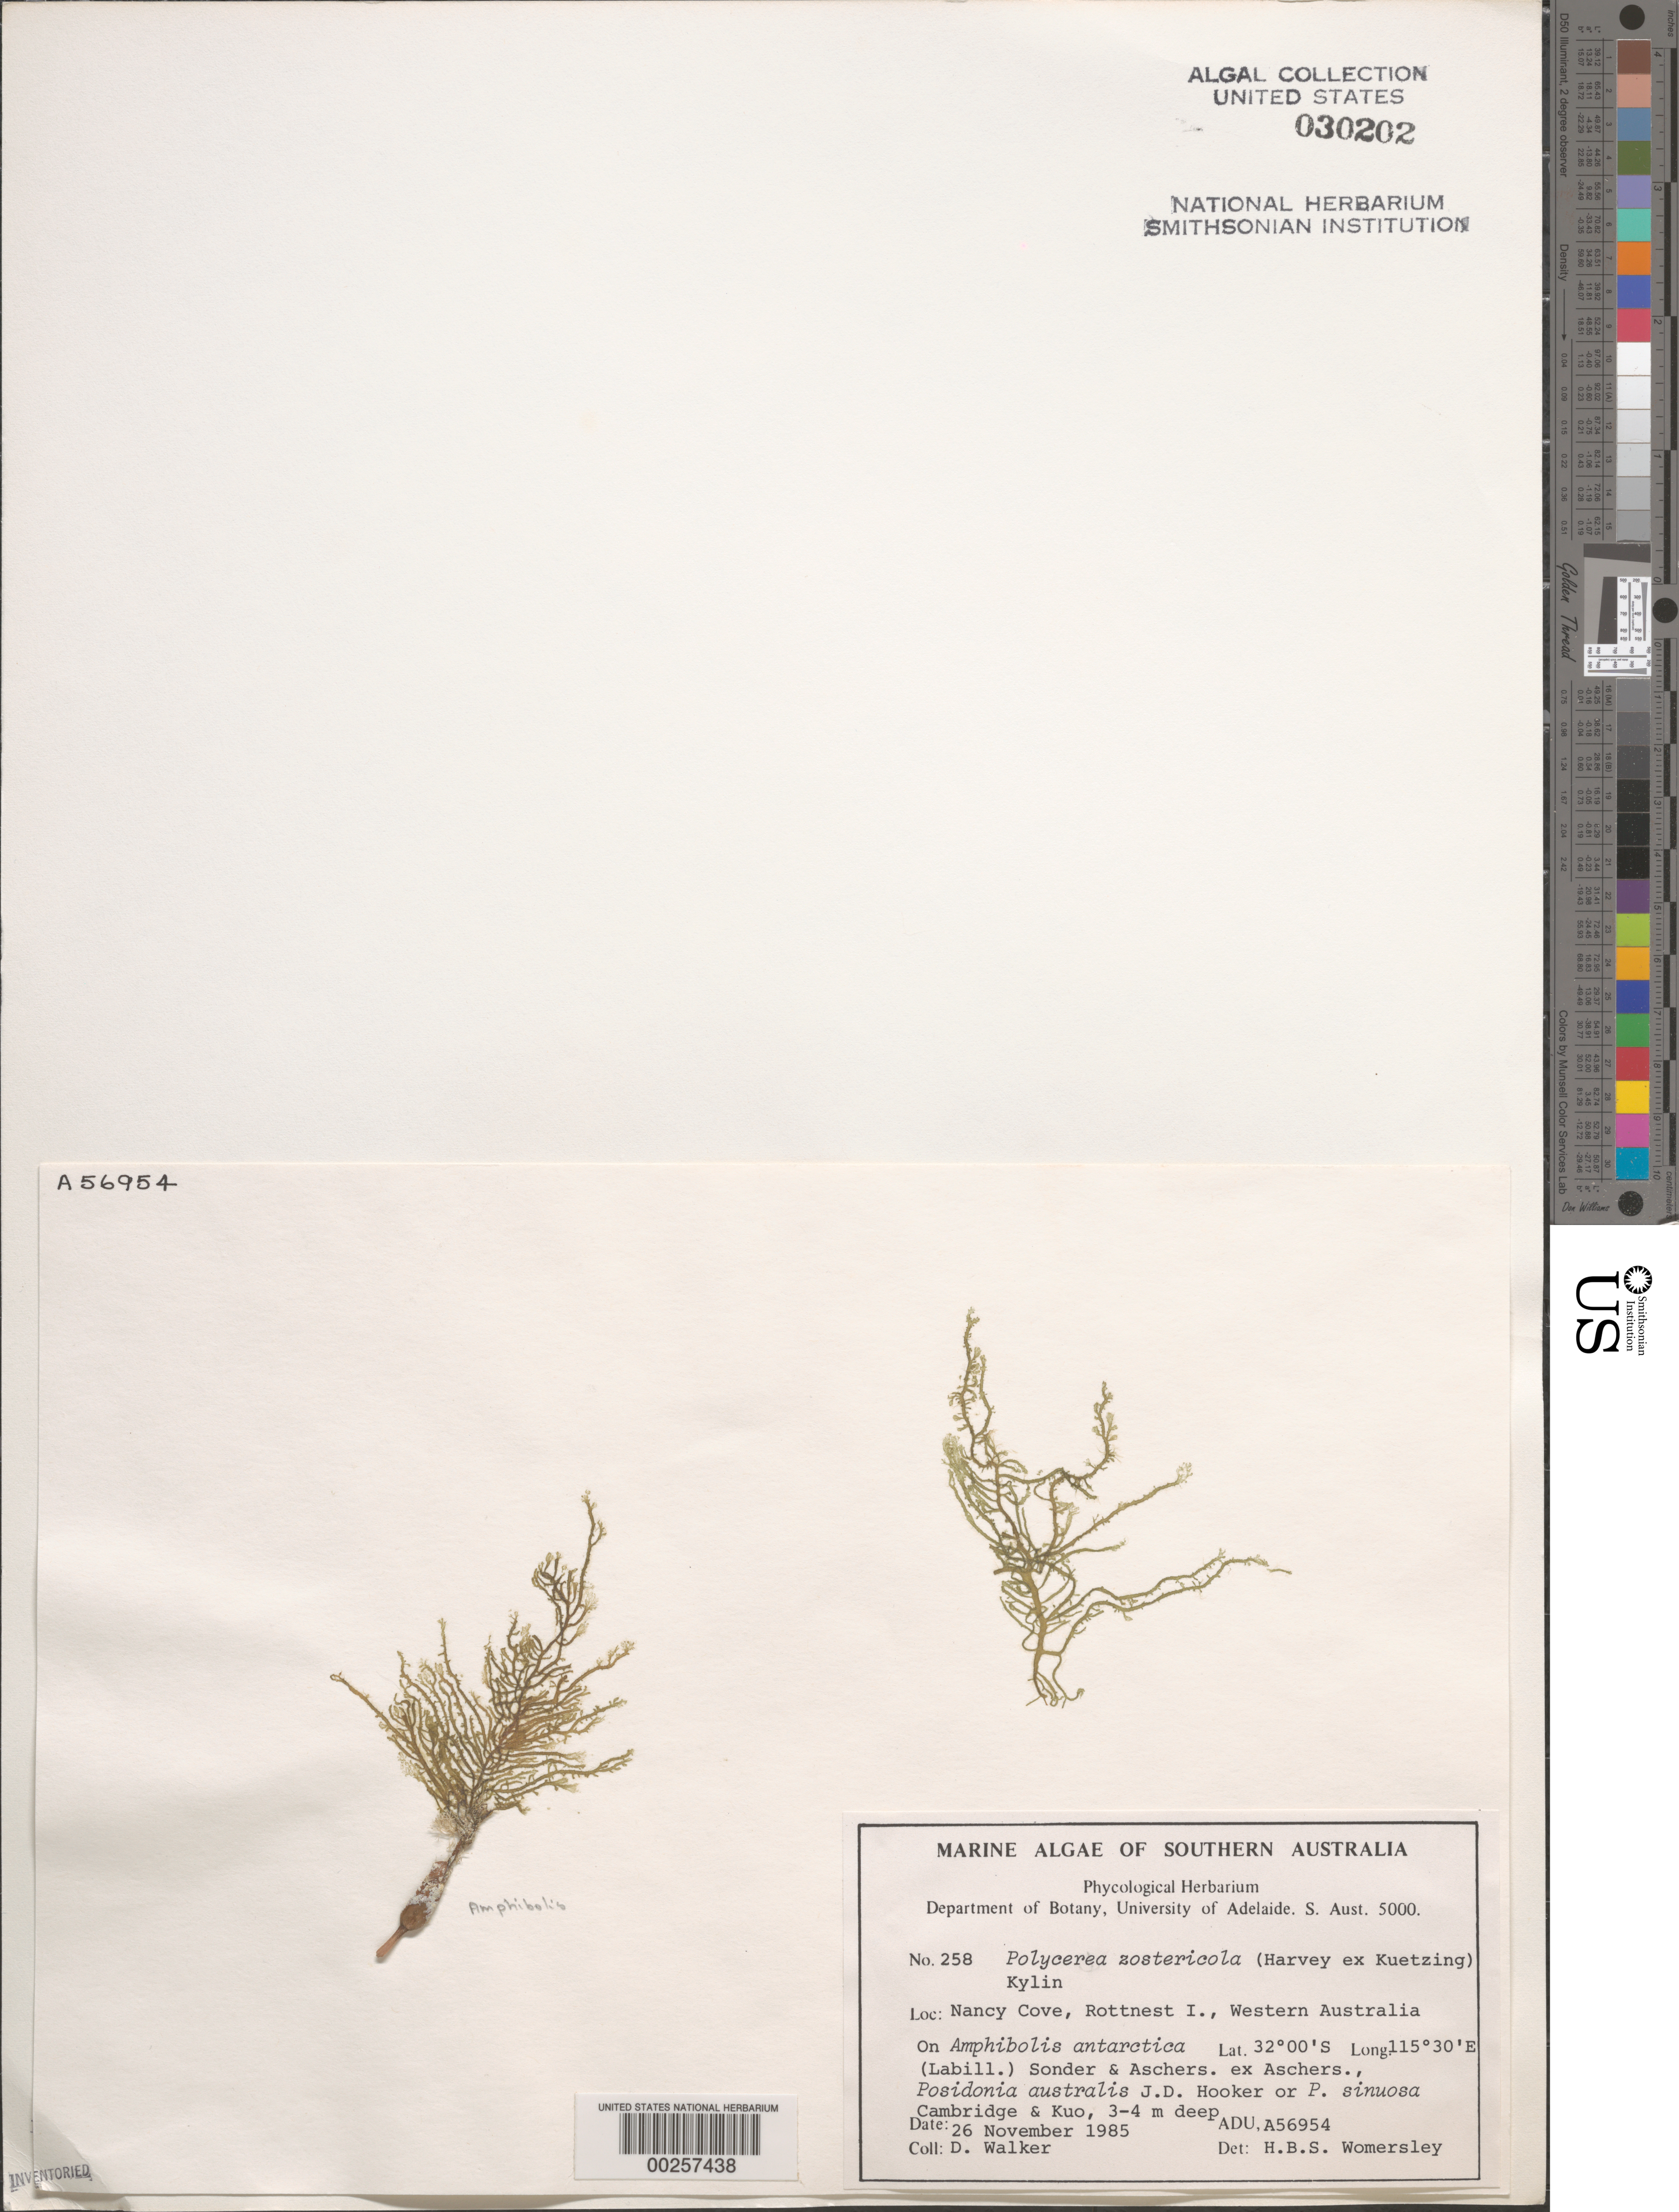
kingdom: Chromista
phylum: Ochrophyta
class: Phaeophyceae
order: Ectocarpales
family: Chordariaceae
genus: Polycerea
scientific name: Polycerea zostericola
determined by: Womersley, H. B. S.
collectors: D. Walker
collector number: ADU A56954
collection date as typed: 26 Nov 1985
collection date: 1985-11-26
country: Australia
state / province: Western Australia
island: Rottnest Island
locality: Nancy Cove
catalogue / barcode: US 30202